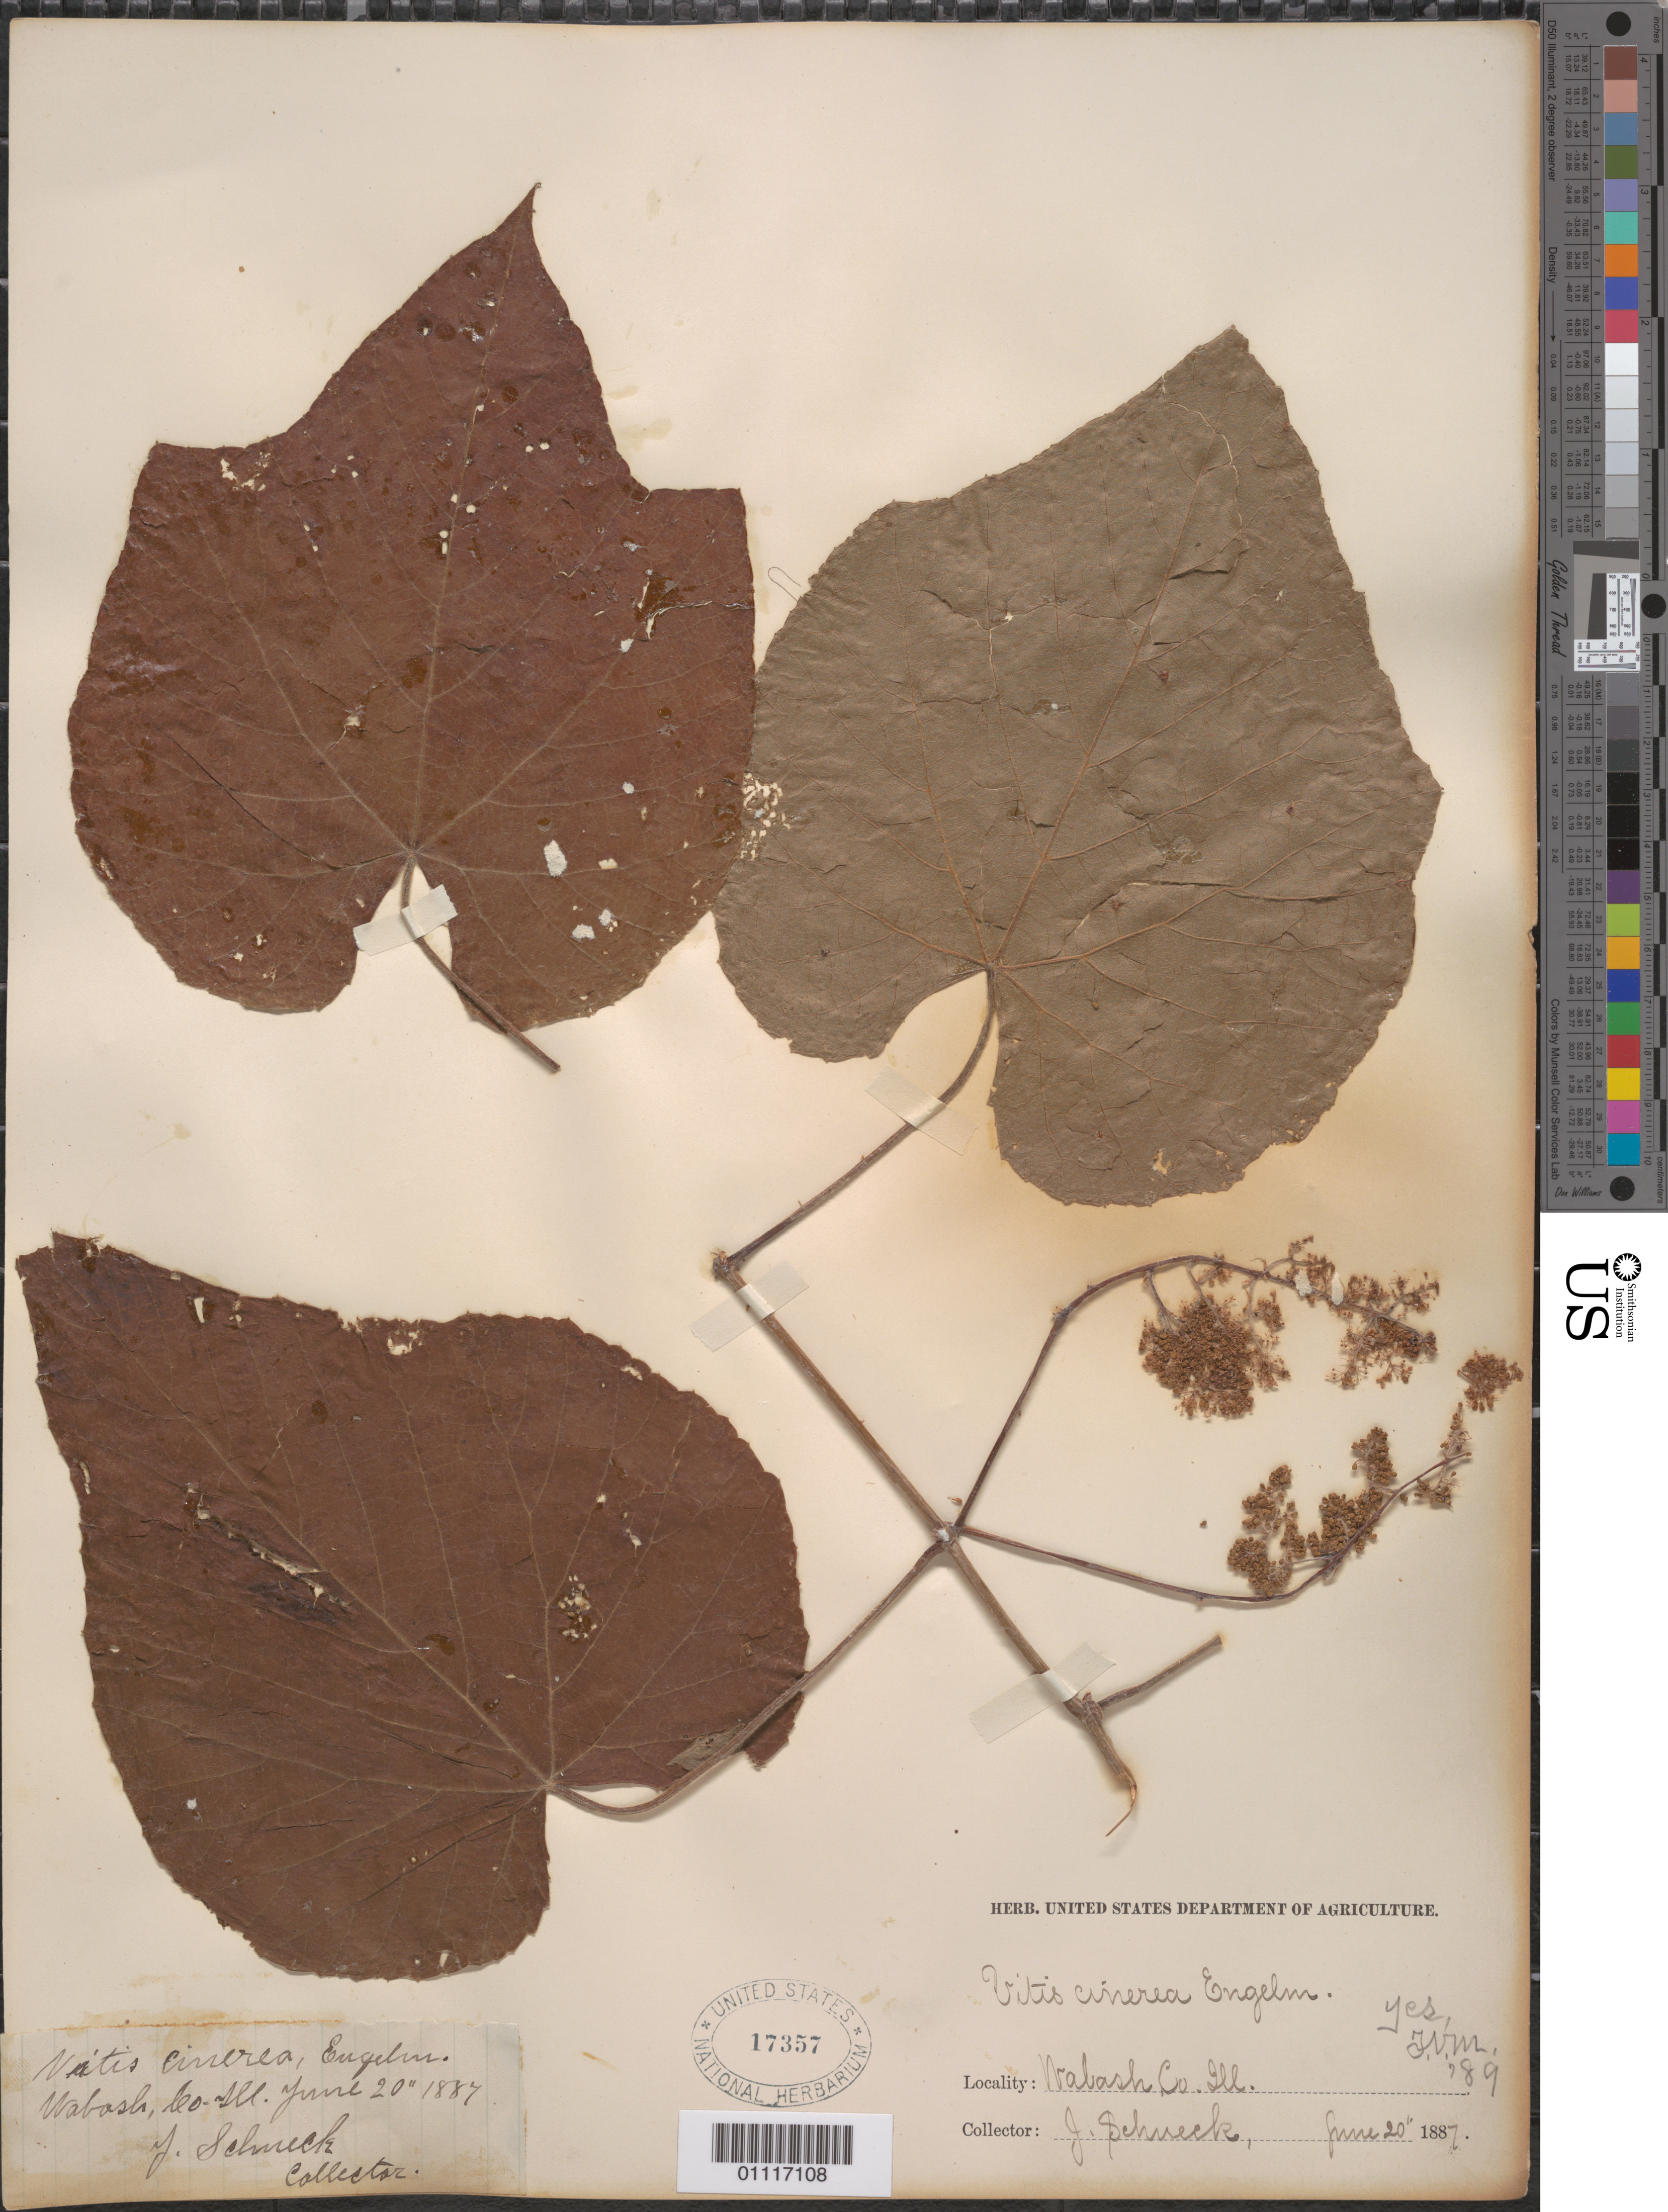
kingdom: Plantae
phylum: Tracheophyta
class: Magnoliopsida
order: Vitales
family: Vitaceae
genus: Vitis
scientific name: Vitis cinerea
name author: (Engelm.) Millardet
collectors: J. Schneck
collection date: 1887-06-20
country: United States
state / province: Illinois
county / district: Wabash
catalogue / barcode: US 17357